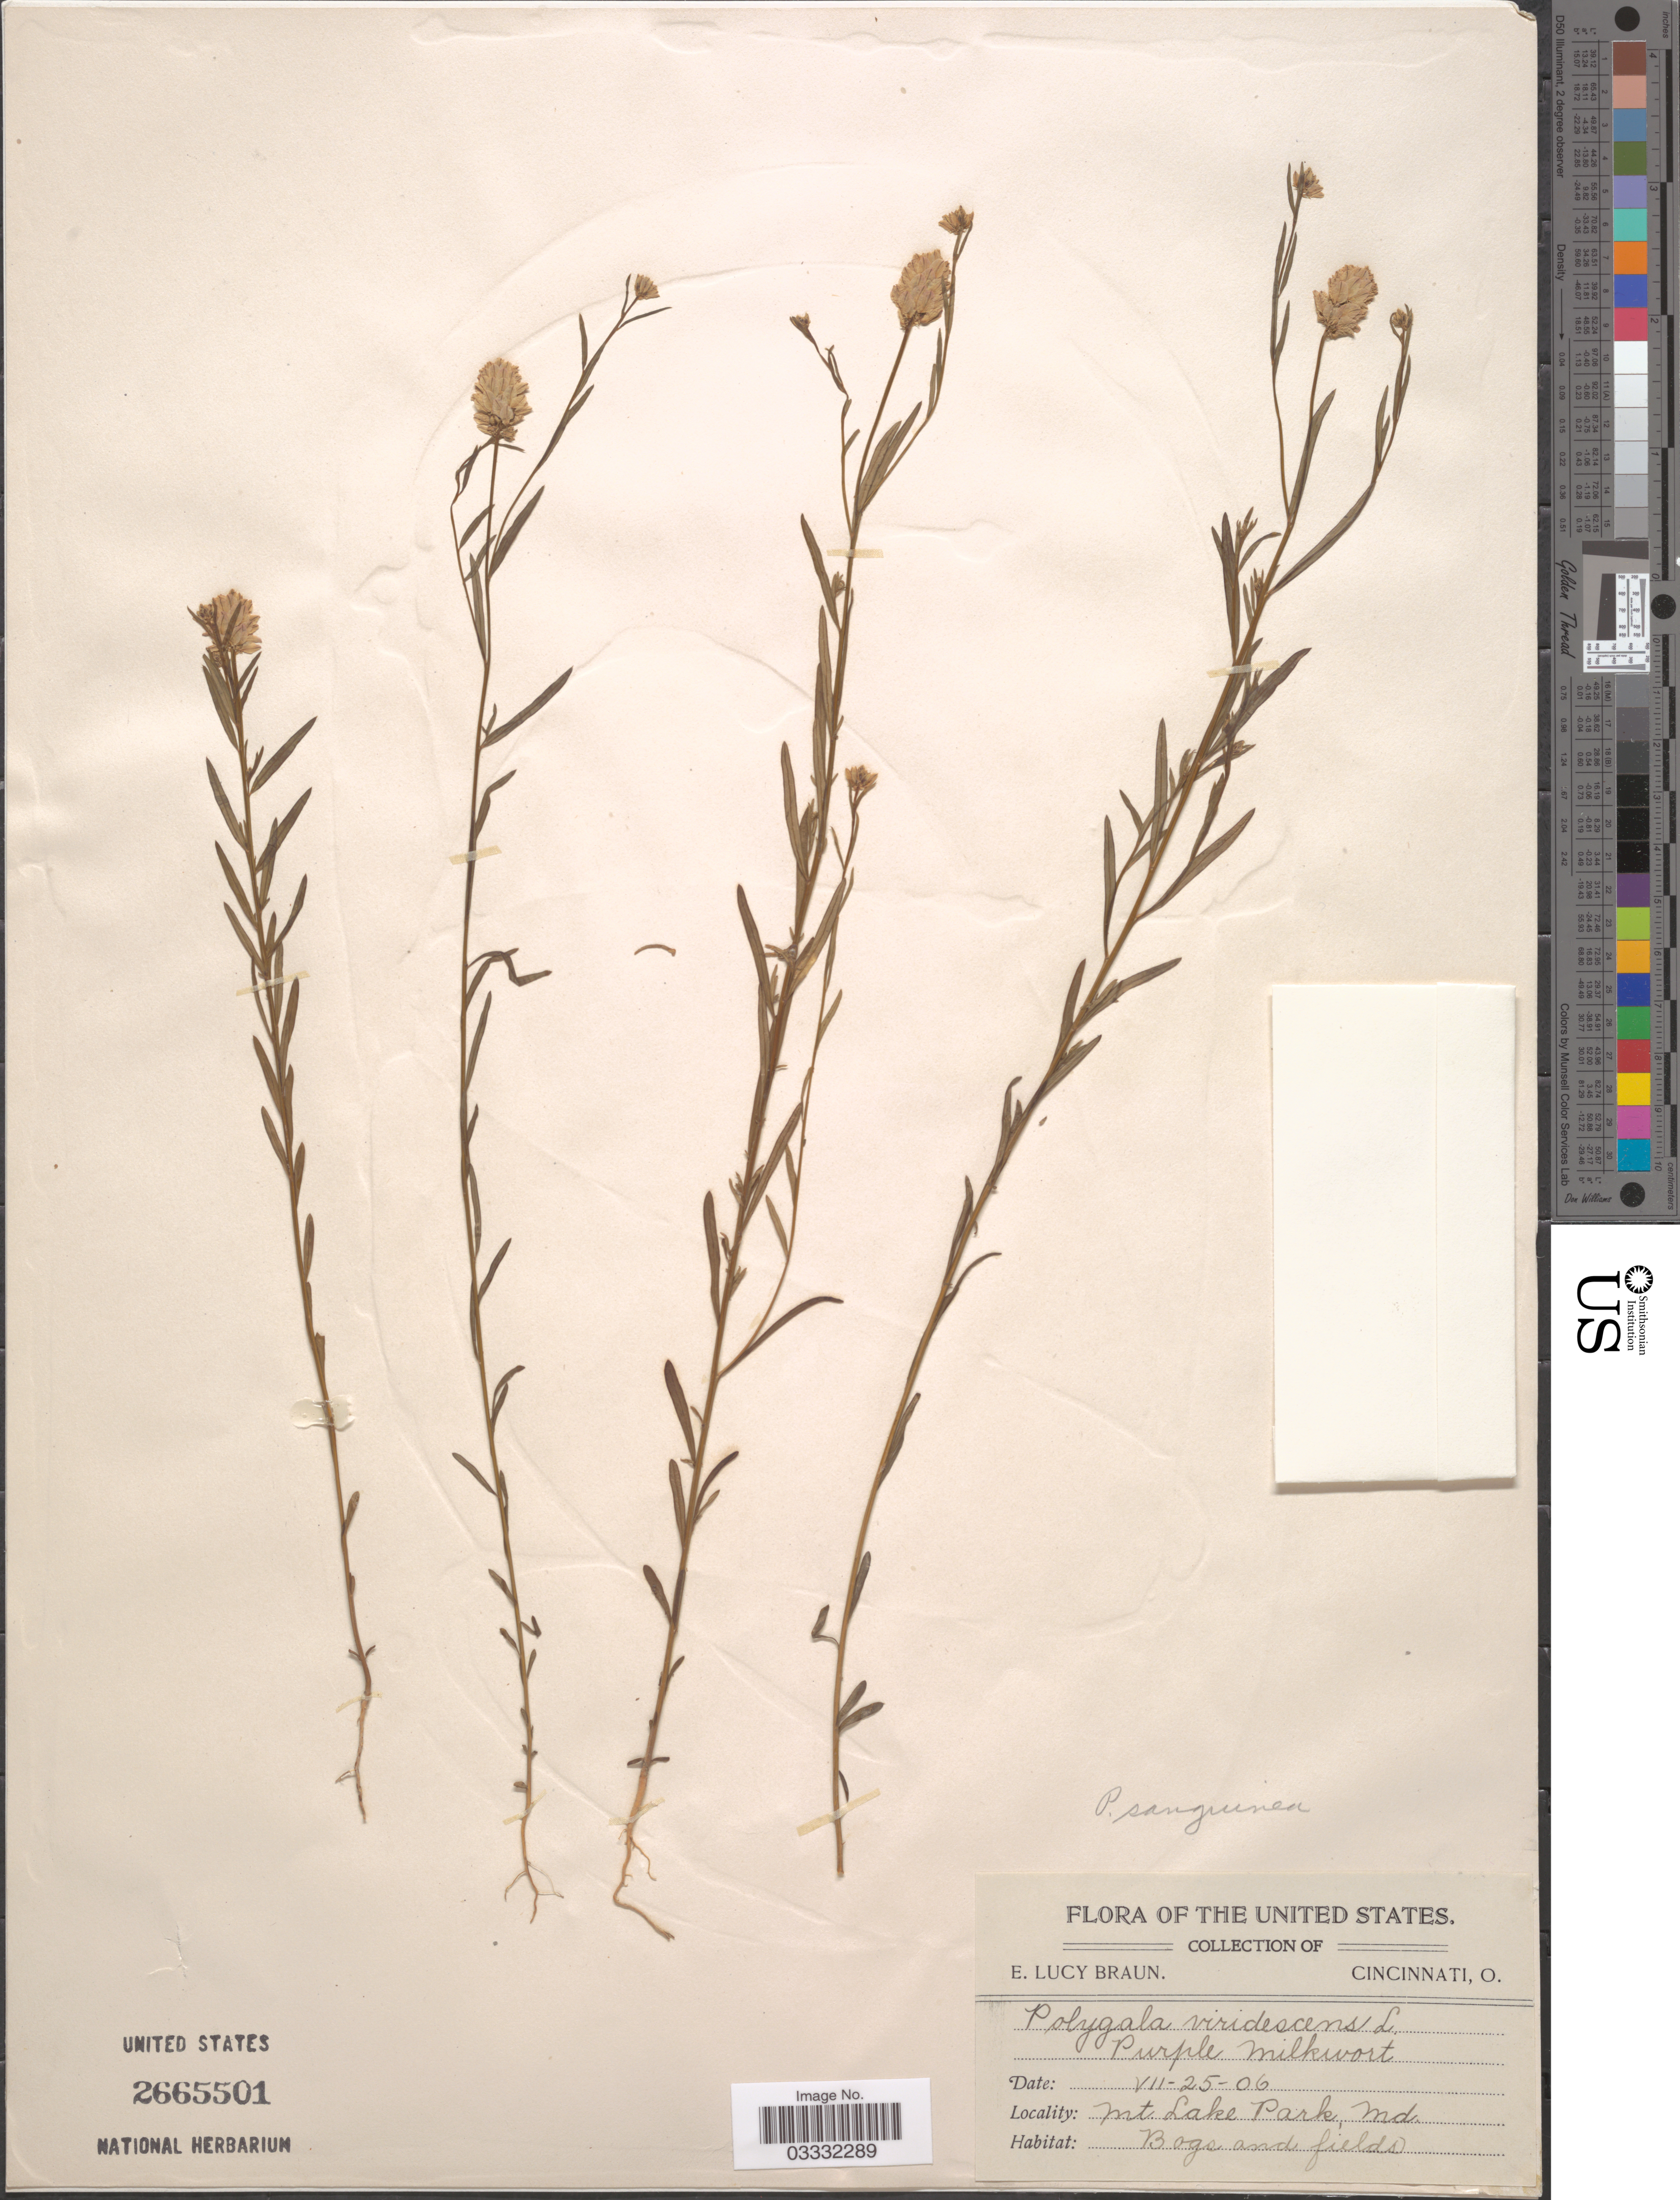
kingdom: Plantae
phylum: Tracheophyta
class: Magnoliopsida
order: Fabales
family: Polygalaceae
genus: Polygala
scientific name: Polygala sanguinea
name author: L.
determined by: Strong, Mark T., (BOT), Smithsonian Institution - National Museum of Natural History (UNITED STATES)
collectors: E. L. Braun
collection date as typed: Transcribed d/m/y: 25/7/6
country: United States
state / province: Maryland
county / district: Garrett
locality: Mt. Lake Park.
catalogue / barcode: US 2665501